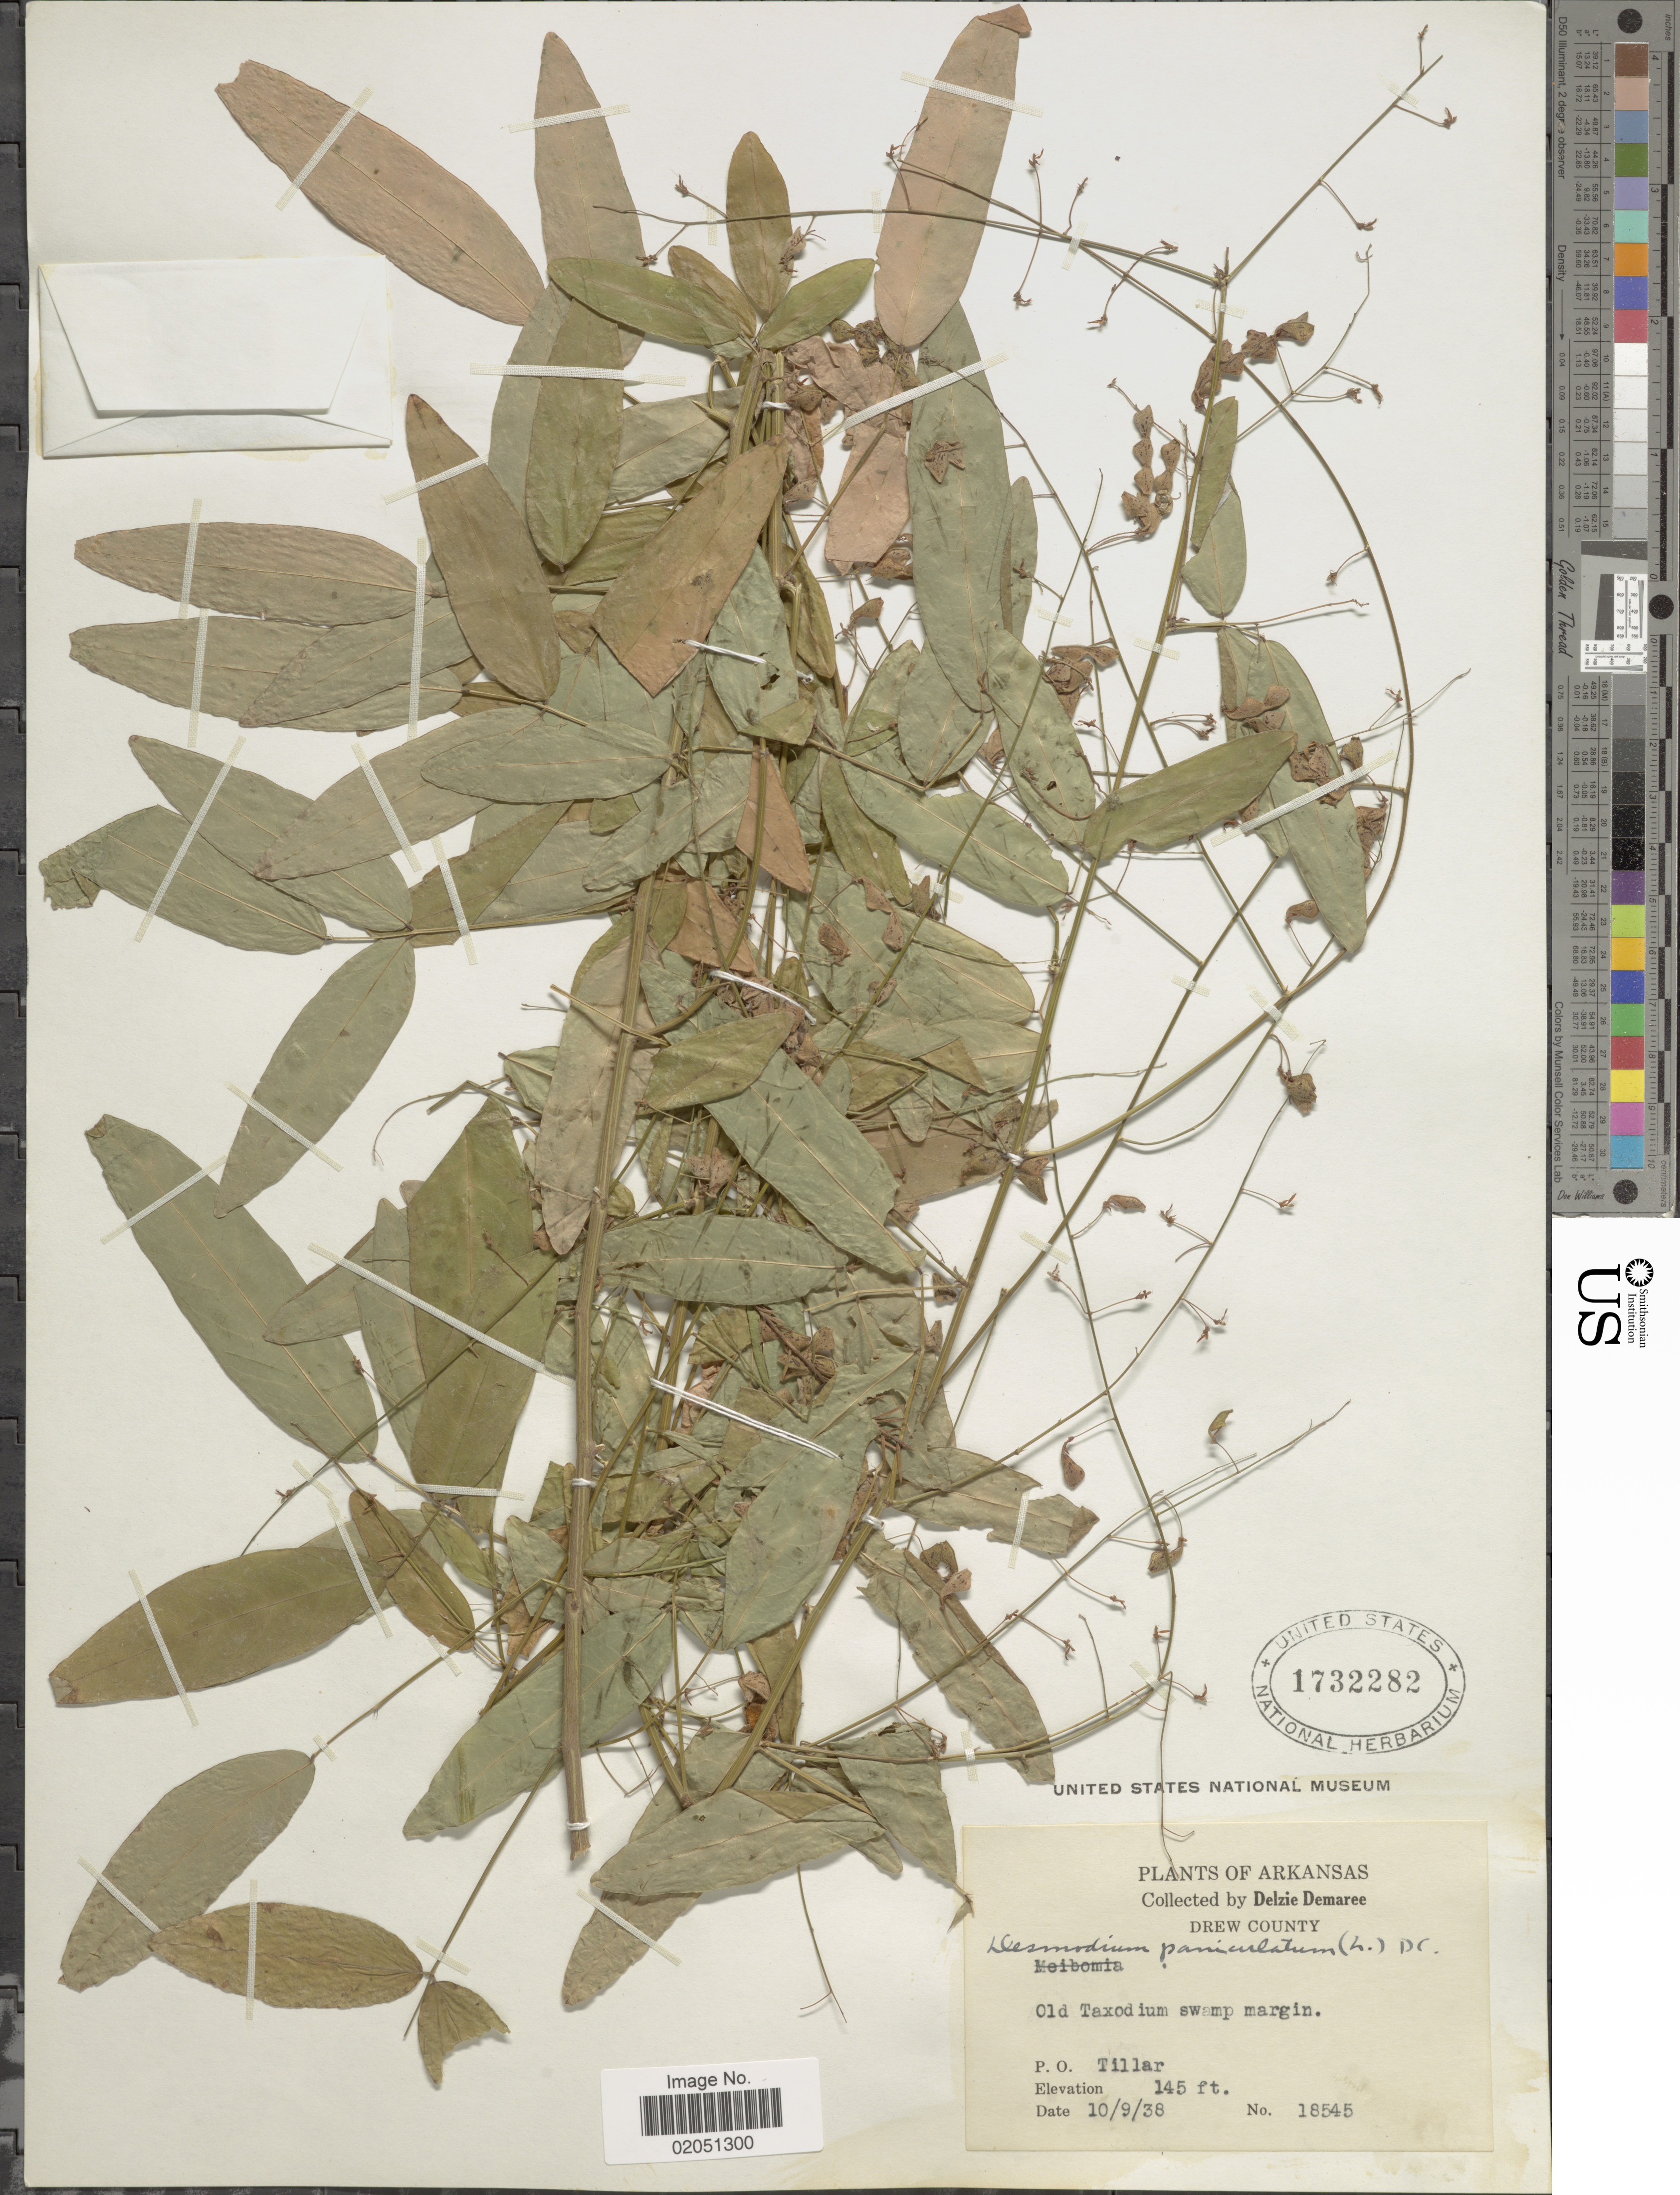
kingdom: Plantae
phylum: Tracheophyta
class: Magnoliopsida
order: Fabales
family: Fabaceae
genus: Desmodium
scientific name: Desmodium paniculatum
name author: (L.) DC.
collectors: D. Demaree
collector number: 18545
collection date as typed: Transcribed d/m/y: 9/10/38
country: United States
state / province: Arkansas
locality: Drew County, Old Taxodium swamp margin, P.O. Tillar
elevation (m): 44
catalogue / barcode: US 1732282